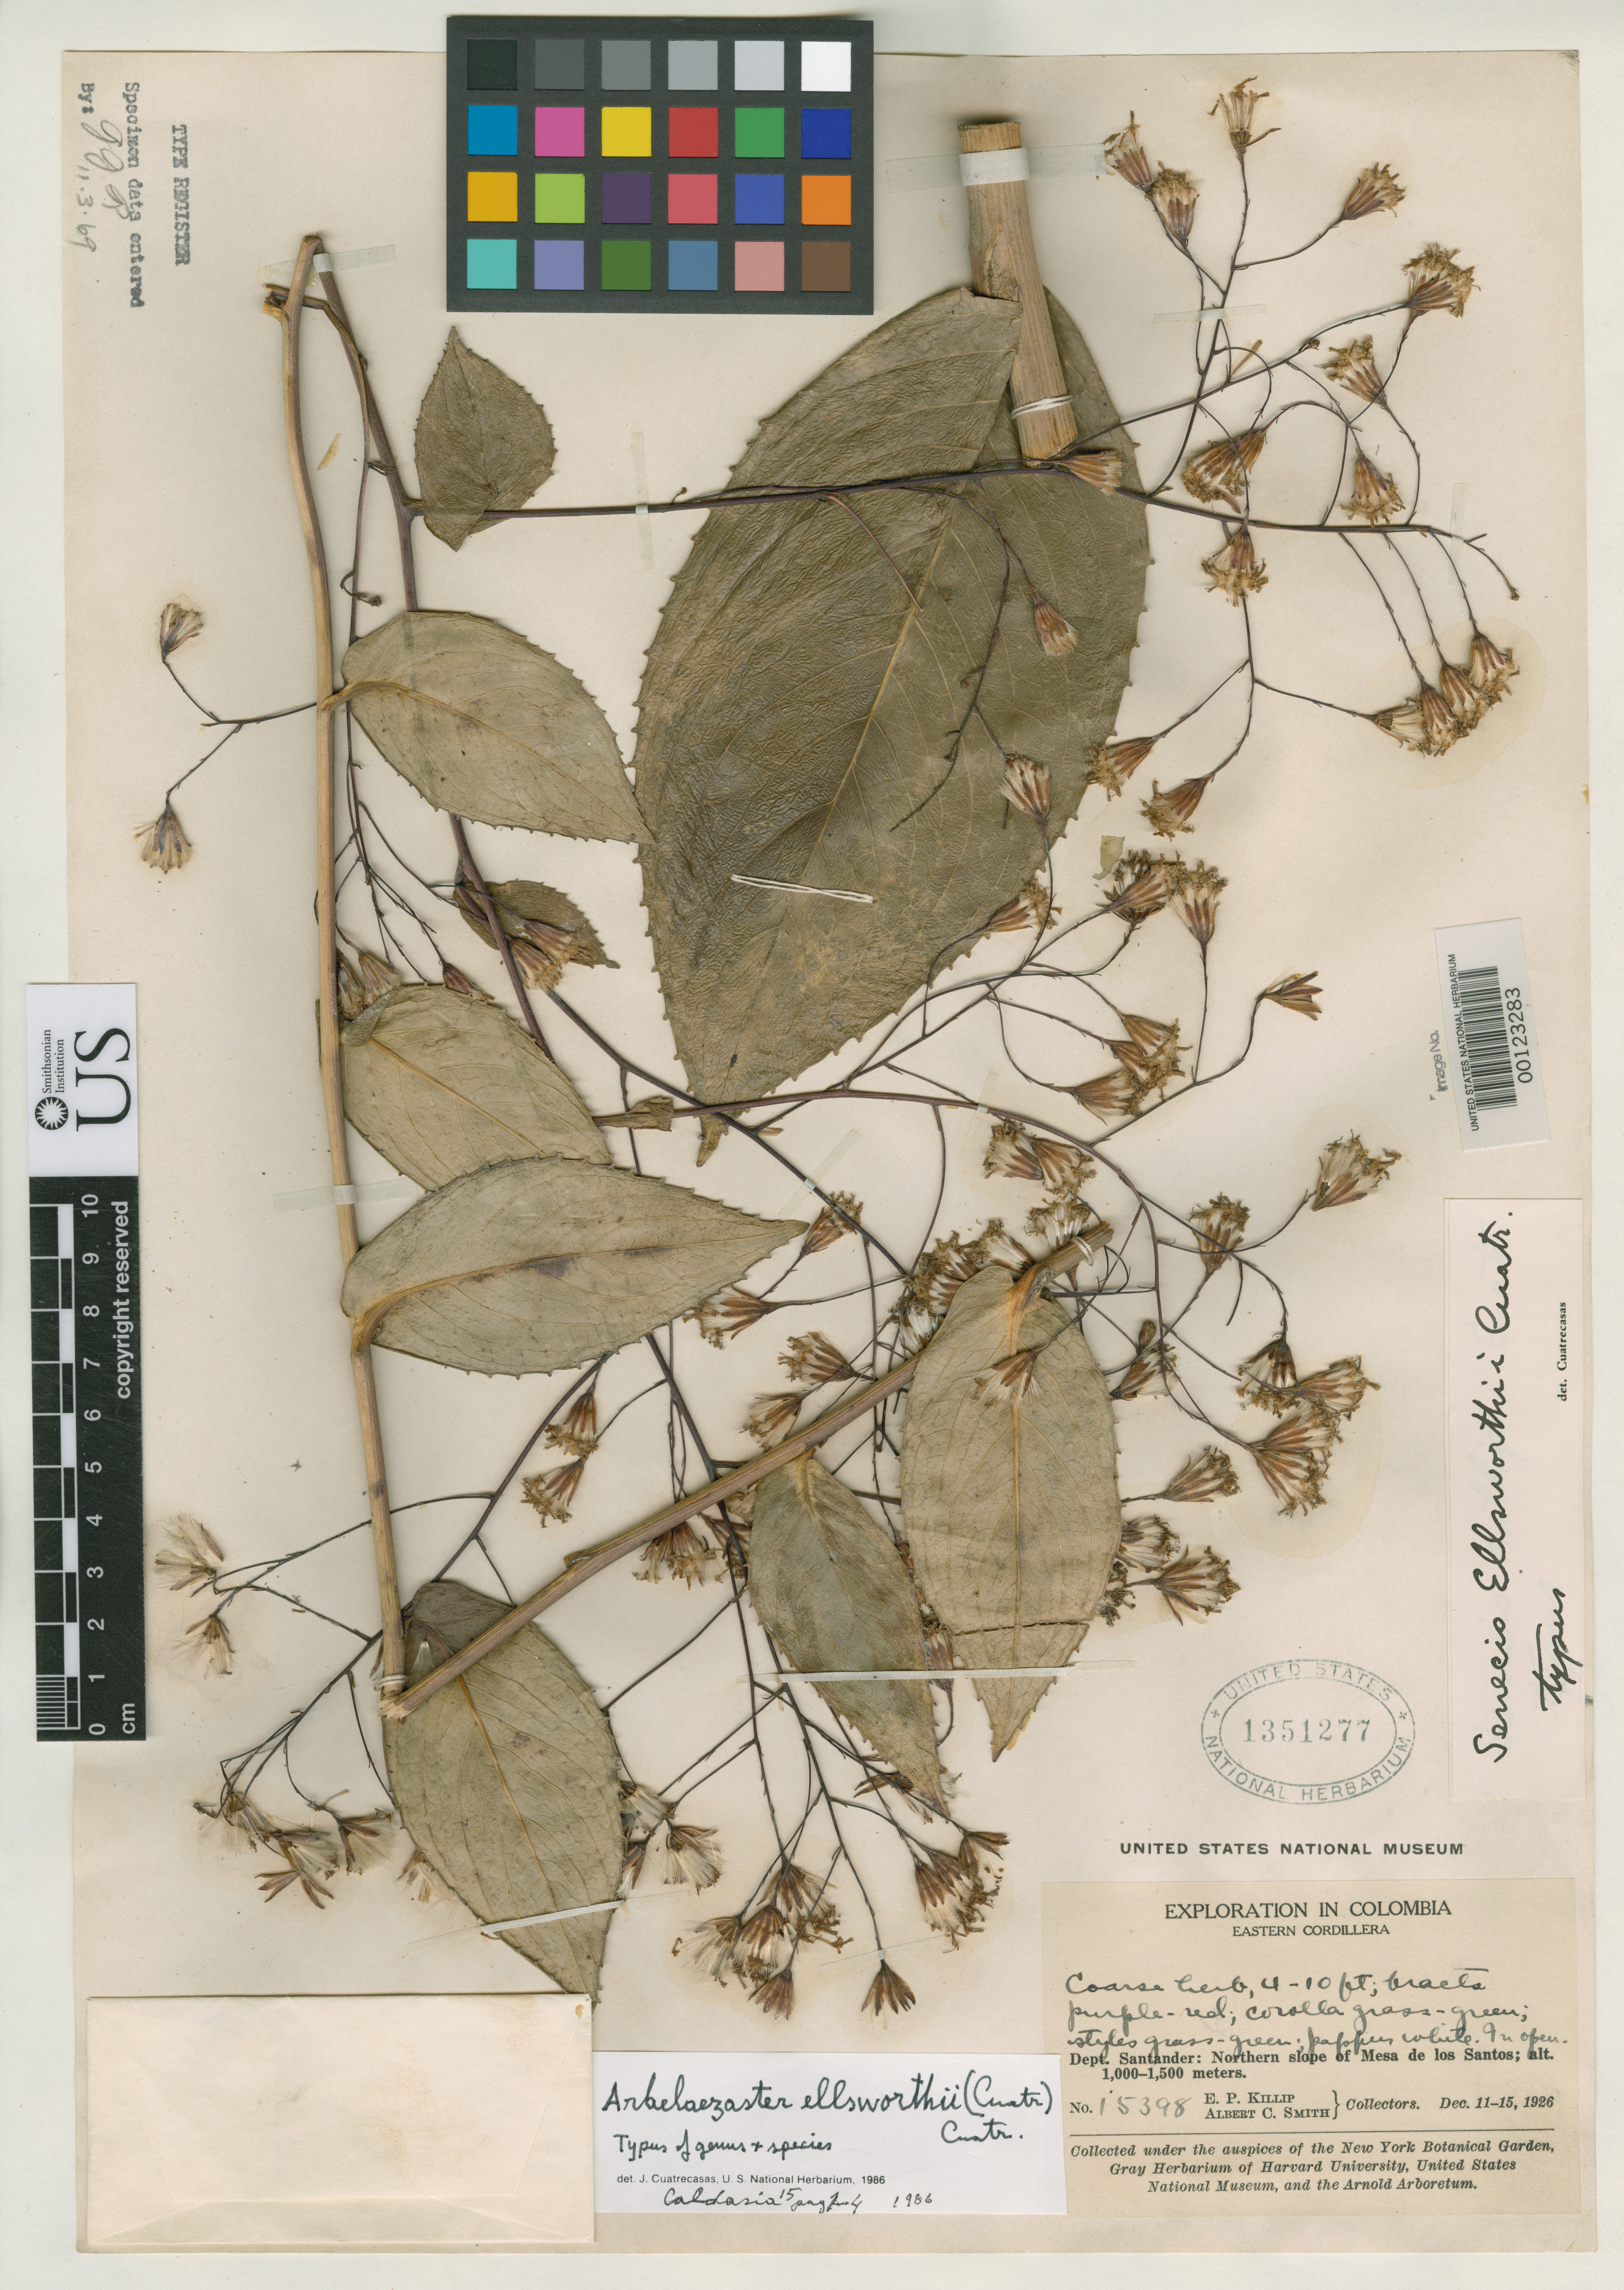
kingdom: Plantae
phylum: Tracheophyta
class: Magnoliopsida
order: Asterales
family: Asteraceae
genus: Senecio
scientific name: Senecio ellsworthii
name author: Cuatrec.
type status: Holotype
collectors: E. P. Killip & A. C. Smith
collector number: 15398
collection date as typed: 11 Dec 1926 to 15 Dec 1926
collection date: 1926-12-11/1926-12-15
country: Colombia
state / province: Santander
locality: Mesa de Los Santos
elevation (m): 1000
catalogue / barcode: US 1351277